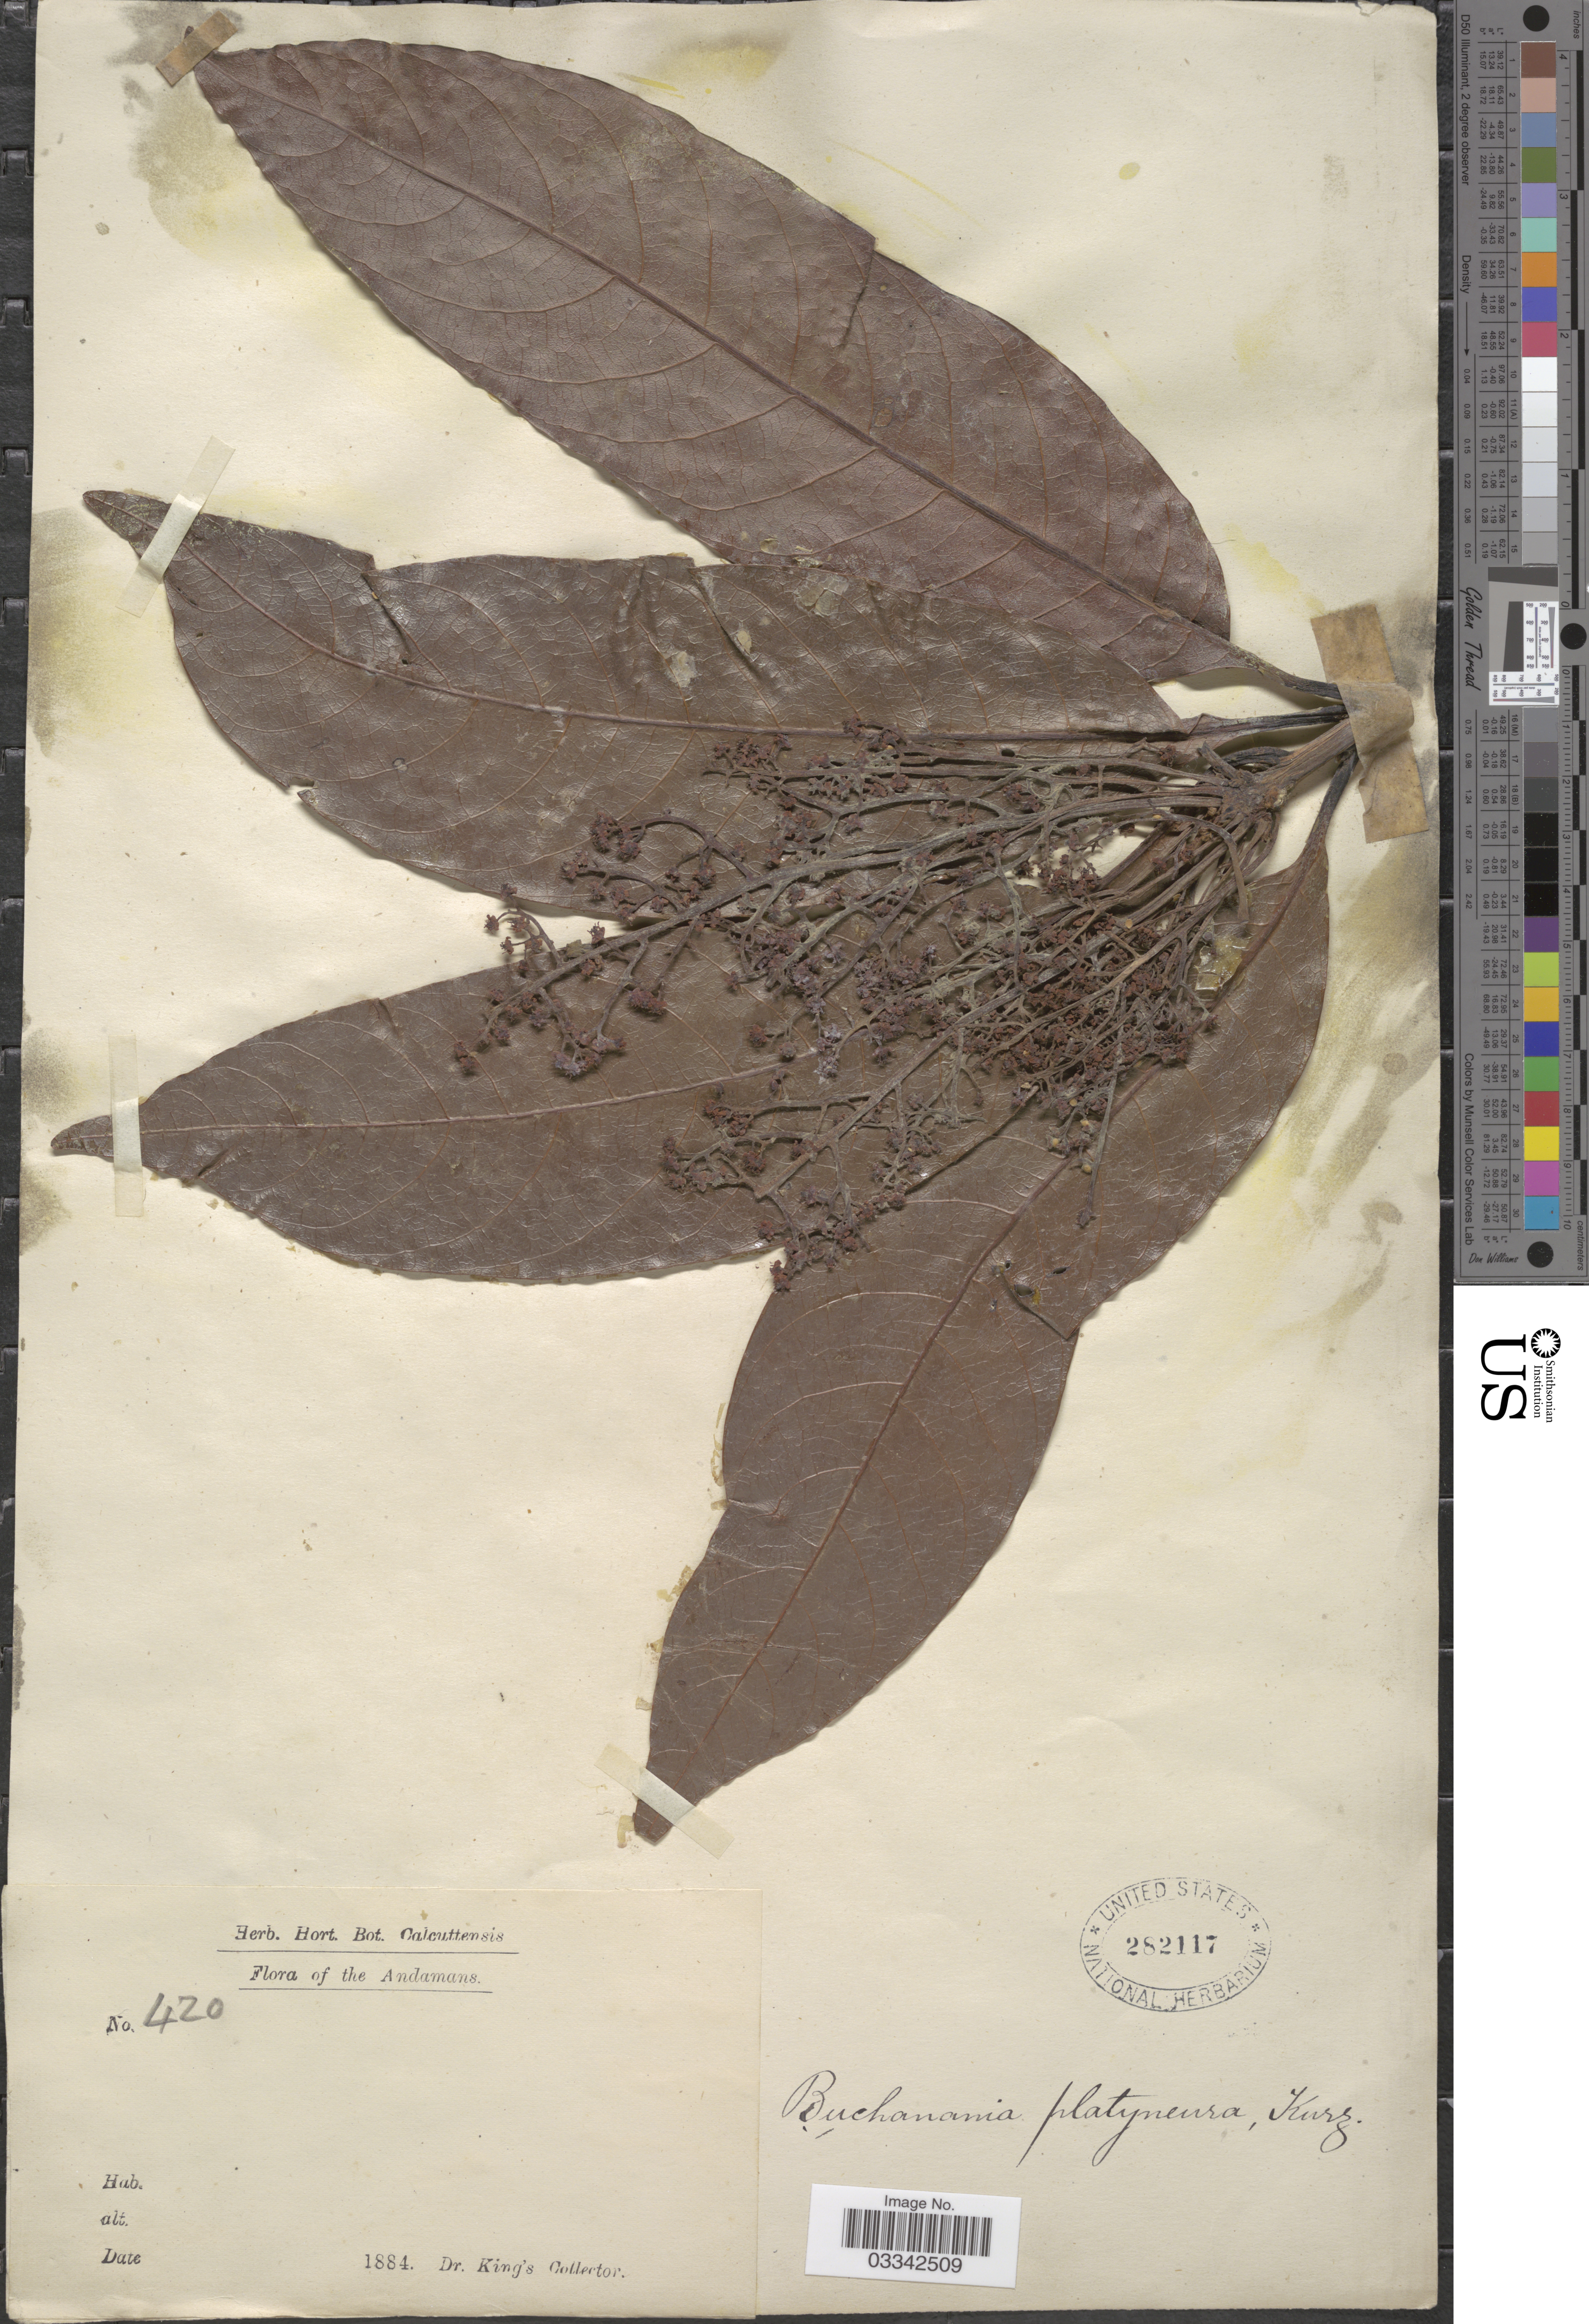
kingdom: Plantae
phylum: Tracheophyta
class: Magnoliopsida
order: Sapindales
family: Anacardiaceae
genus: Buchanania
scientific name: Buchanania platyneura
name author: Kurz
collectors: Dr. King's collector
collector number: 420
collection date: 1884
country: India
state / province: Andaman and Nicobar Islands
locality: Andamans.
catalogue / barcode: US 282117